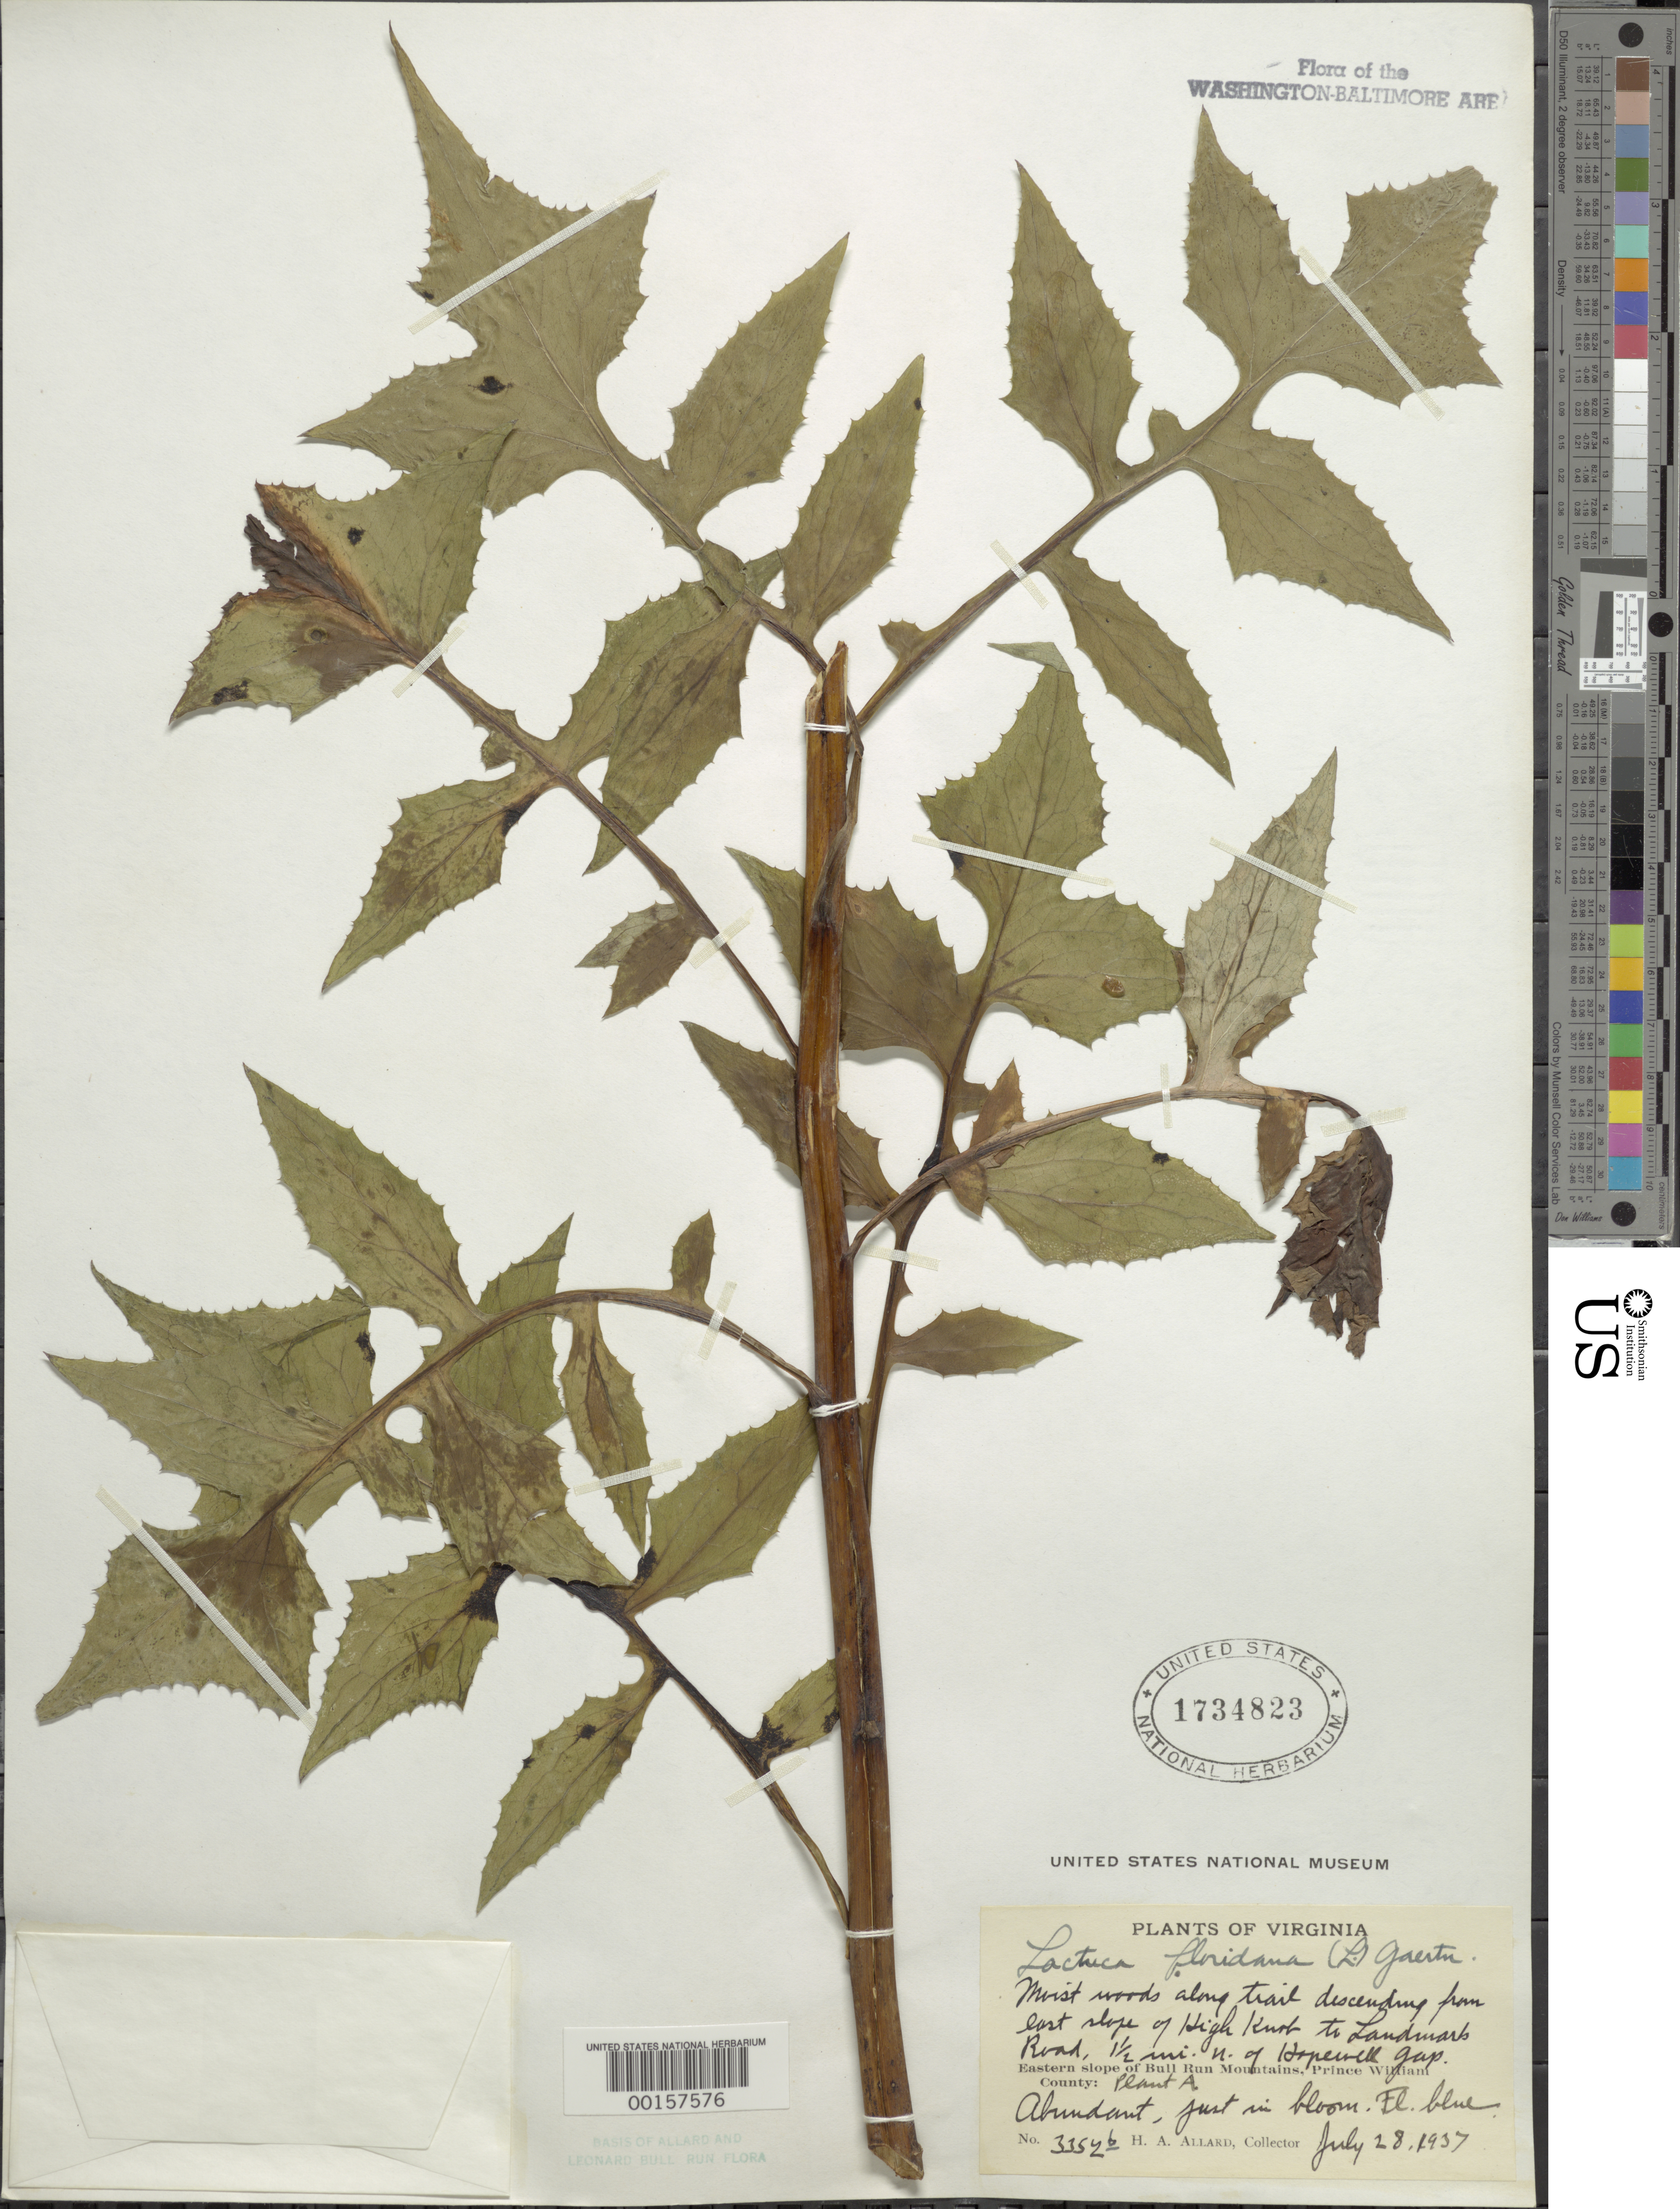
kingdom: Plantae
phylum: Tracheophyta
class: Magnoliopsida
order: Asterales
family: Asteraceae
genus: Lactuca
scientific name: Lactuca floridana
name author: (L.) Gaertn.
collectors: H. A. Allard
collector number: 3352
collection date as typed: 28 Jul 1937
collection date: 1937-07-28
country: United States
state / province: Virginia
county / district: Prince William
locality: North of Hopewell Gap High Knob to Landmark Road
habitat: Moist woods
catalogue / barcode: US 1734823